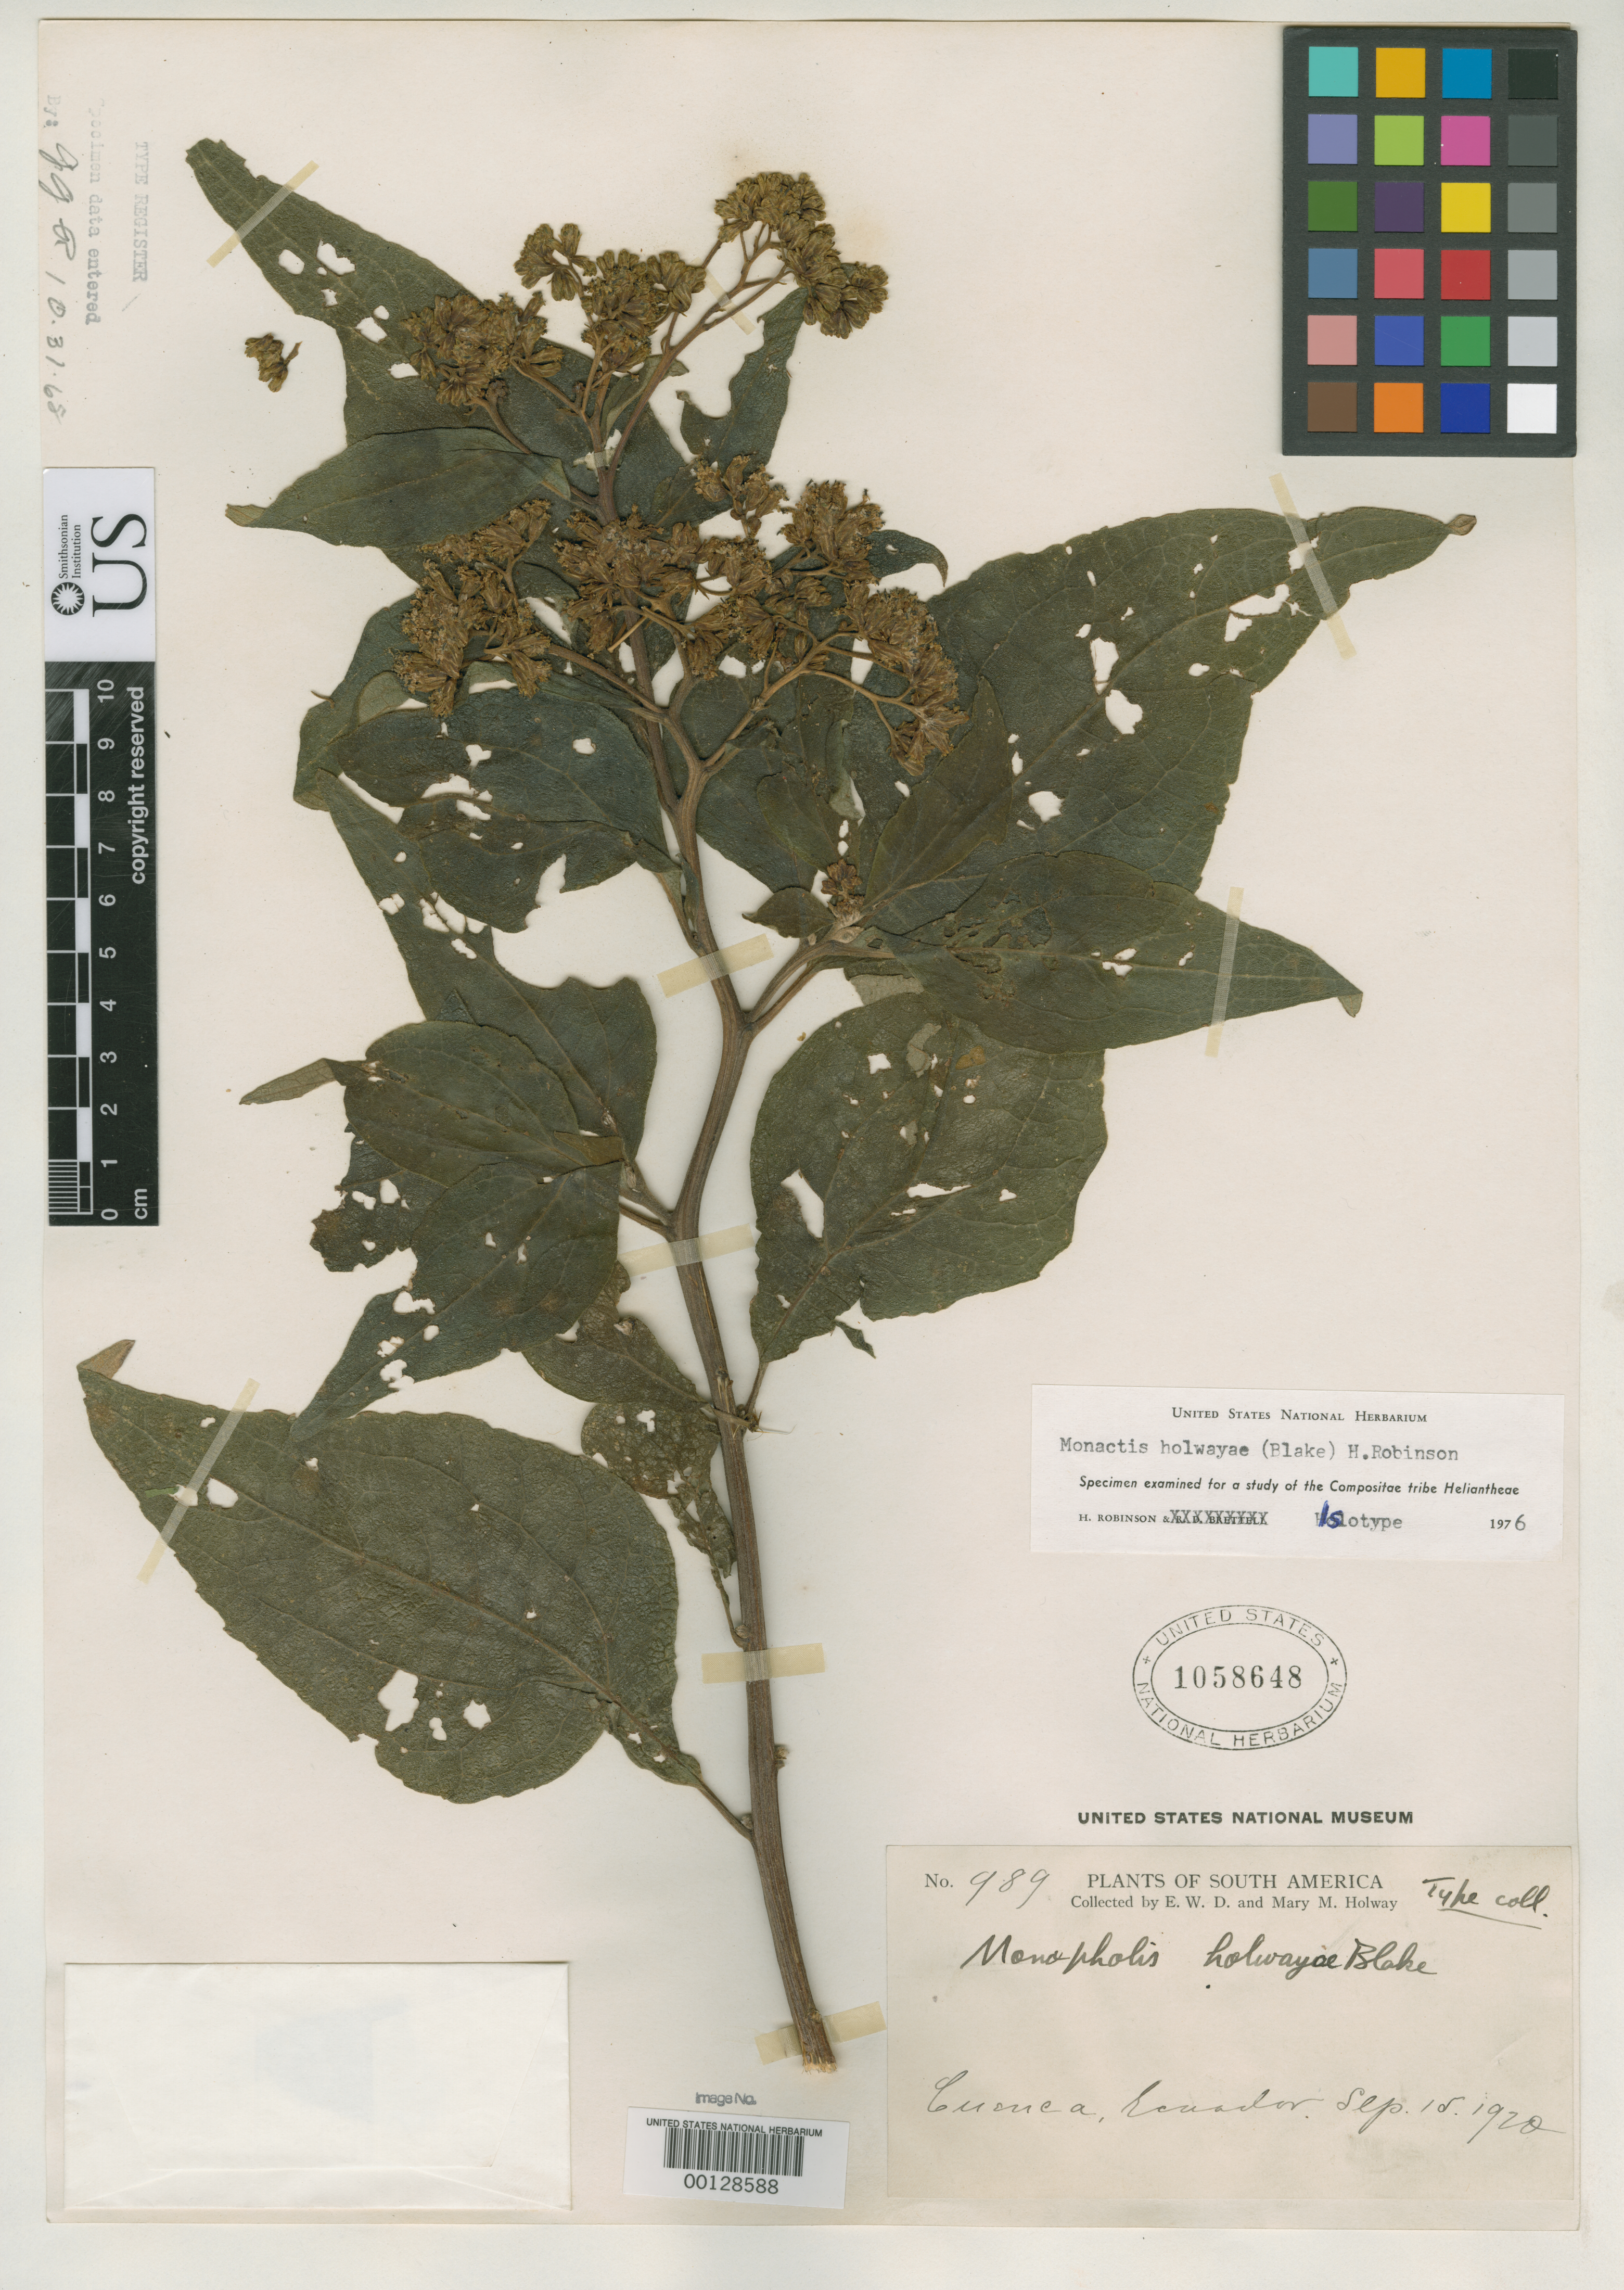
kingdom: Plantae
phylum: Tracheophyta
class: Magnoliopsida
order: Asterales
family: Asteraceae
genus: Monopholis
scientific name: Monopholis holwayae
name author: S.F. Blake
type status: Isotype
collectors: E. W. D. Holway & M. M. Holway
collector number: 989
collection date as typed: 15 Sep 1920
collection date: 1920-09-15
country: Ecuador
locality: Cuenca.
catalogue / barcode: US 1058648